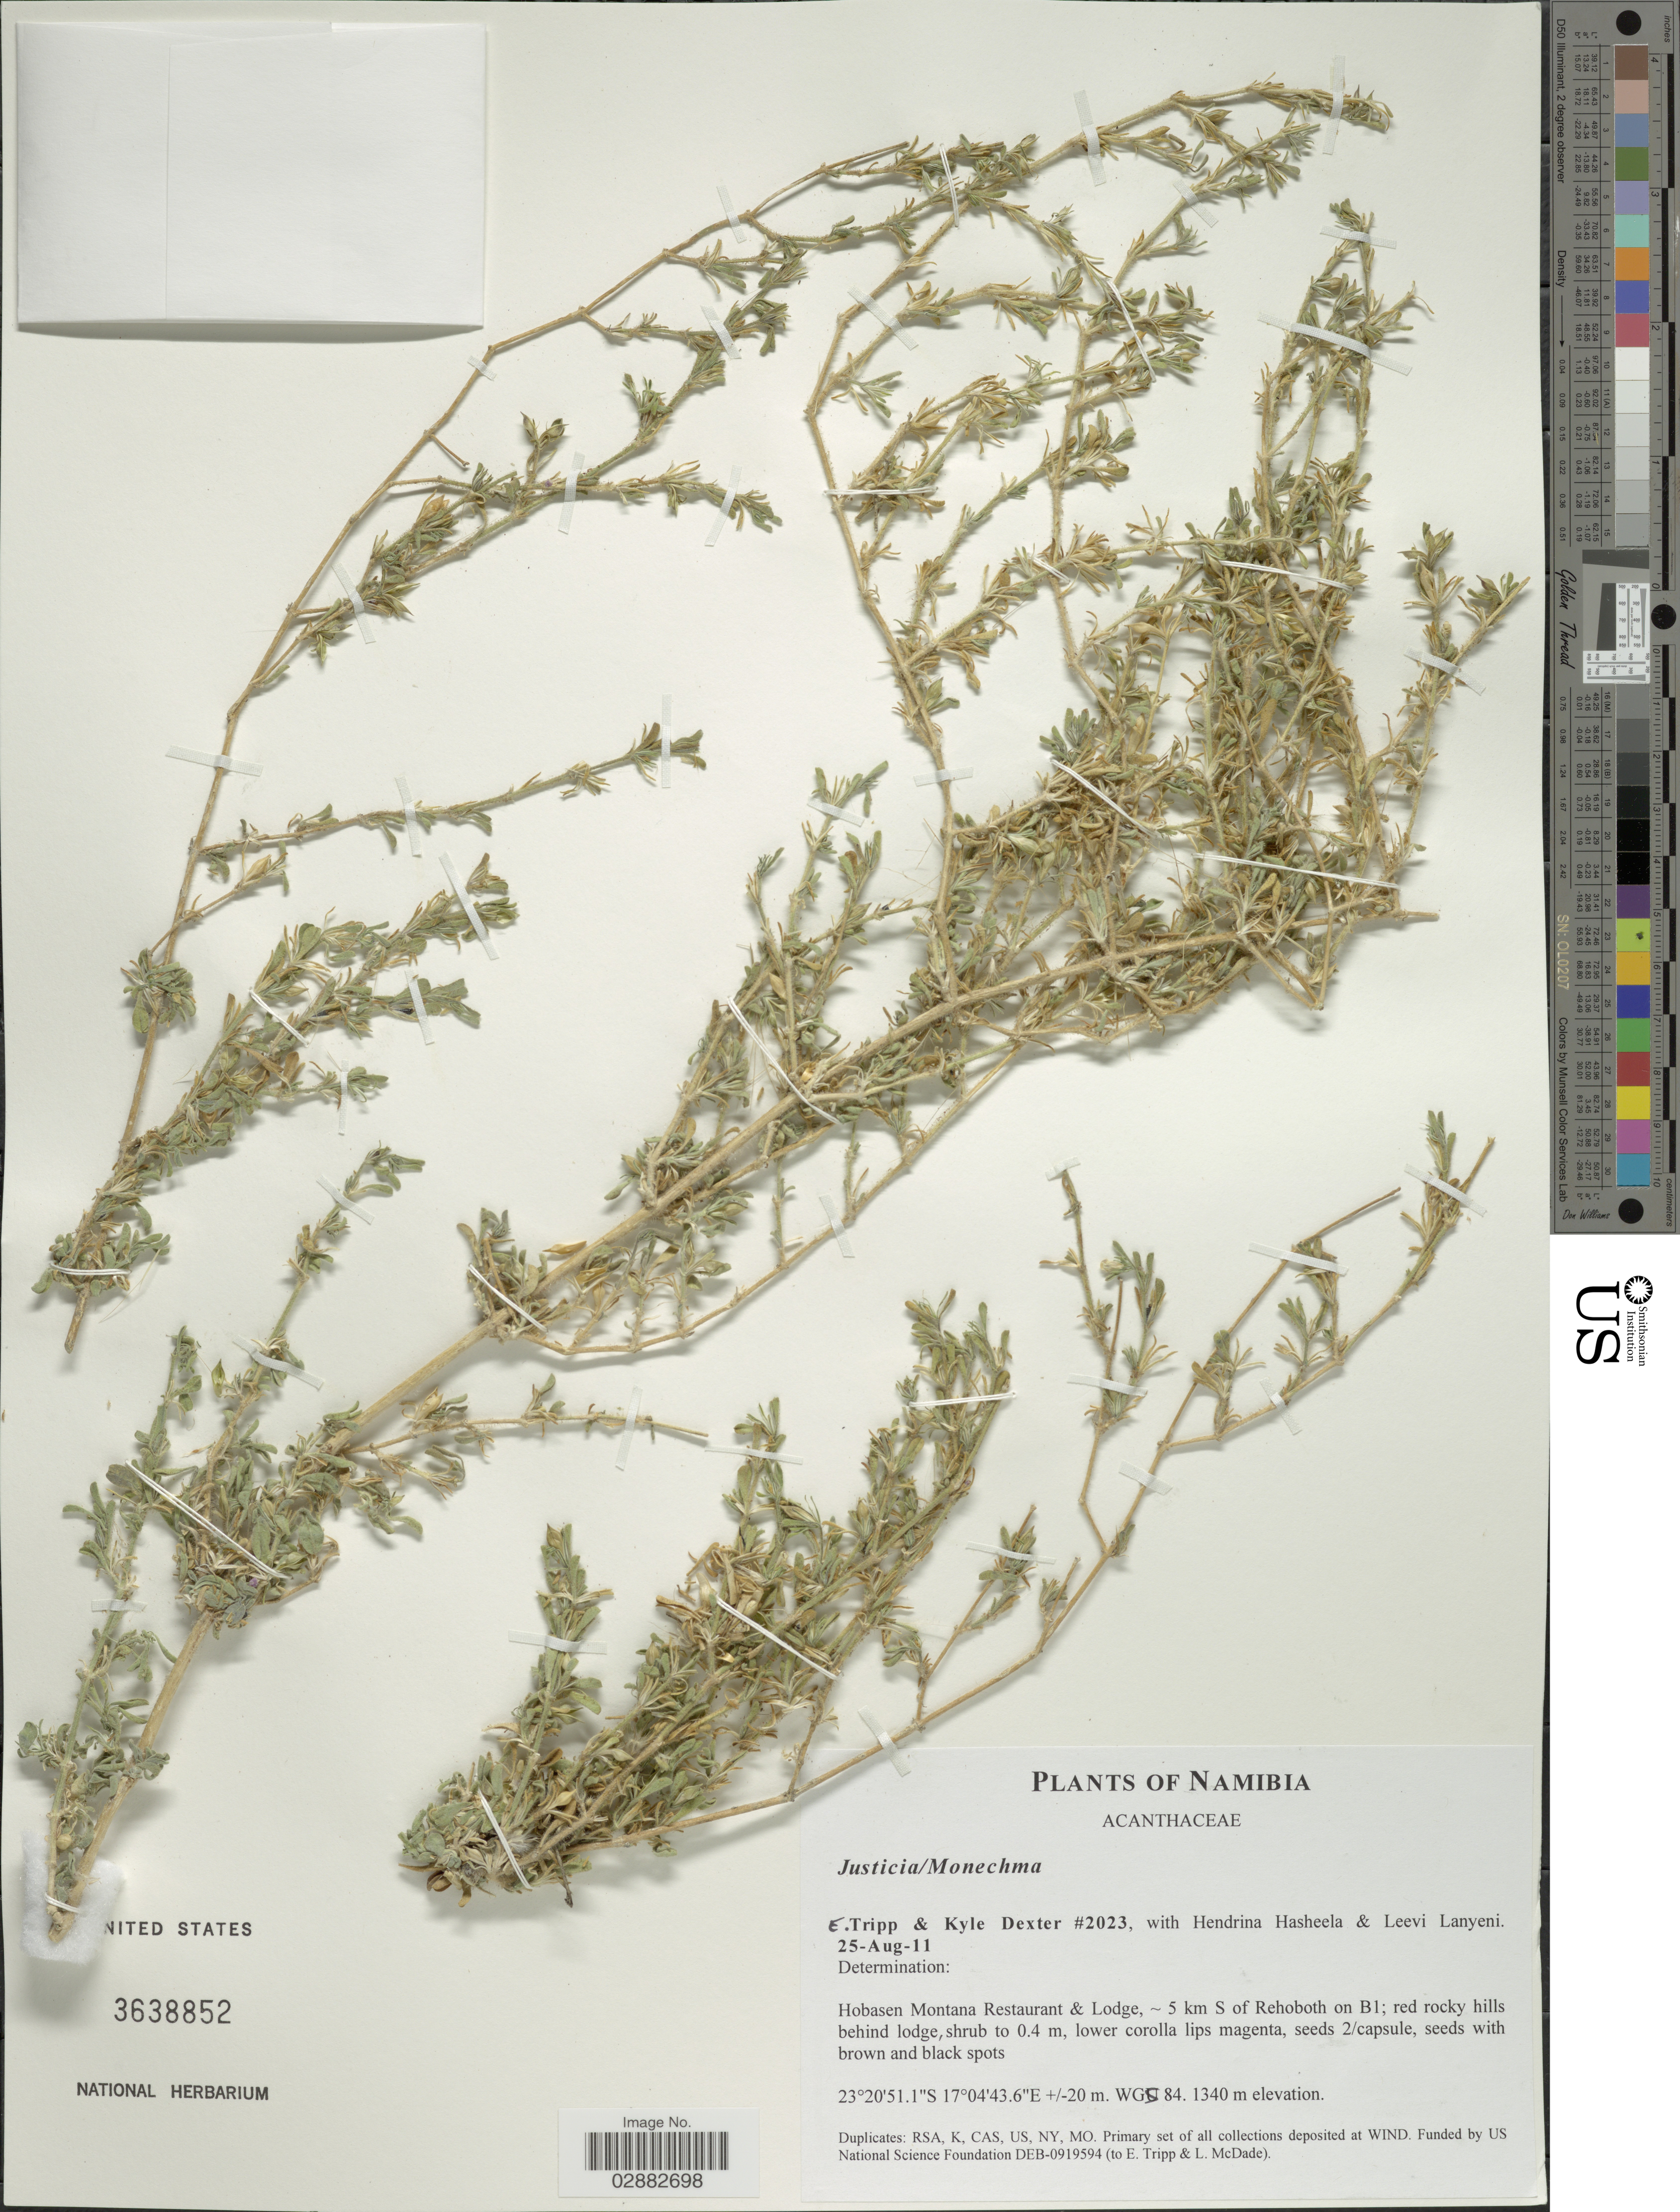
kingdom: Plantae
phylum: Tracheophyta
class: Magnoliopsida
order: Lamiales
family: Acanthaceae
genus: Justicia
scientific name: Justicia sp.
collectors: E. Tripp, K. Dexter, H. Hasheela & L. Lanyeni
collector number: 2023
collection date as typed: Transcribed d/m/y: 25/8/11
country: Namibia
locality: Hobasen Montana Restaurant & Lodge, - 5 km S of Reboboth on B1, ± 20 m. WGS 84.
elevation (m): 1340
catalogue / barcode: US 3638852